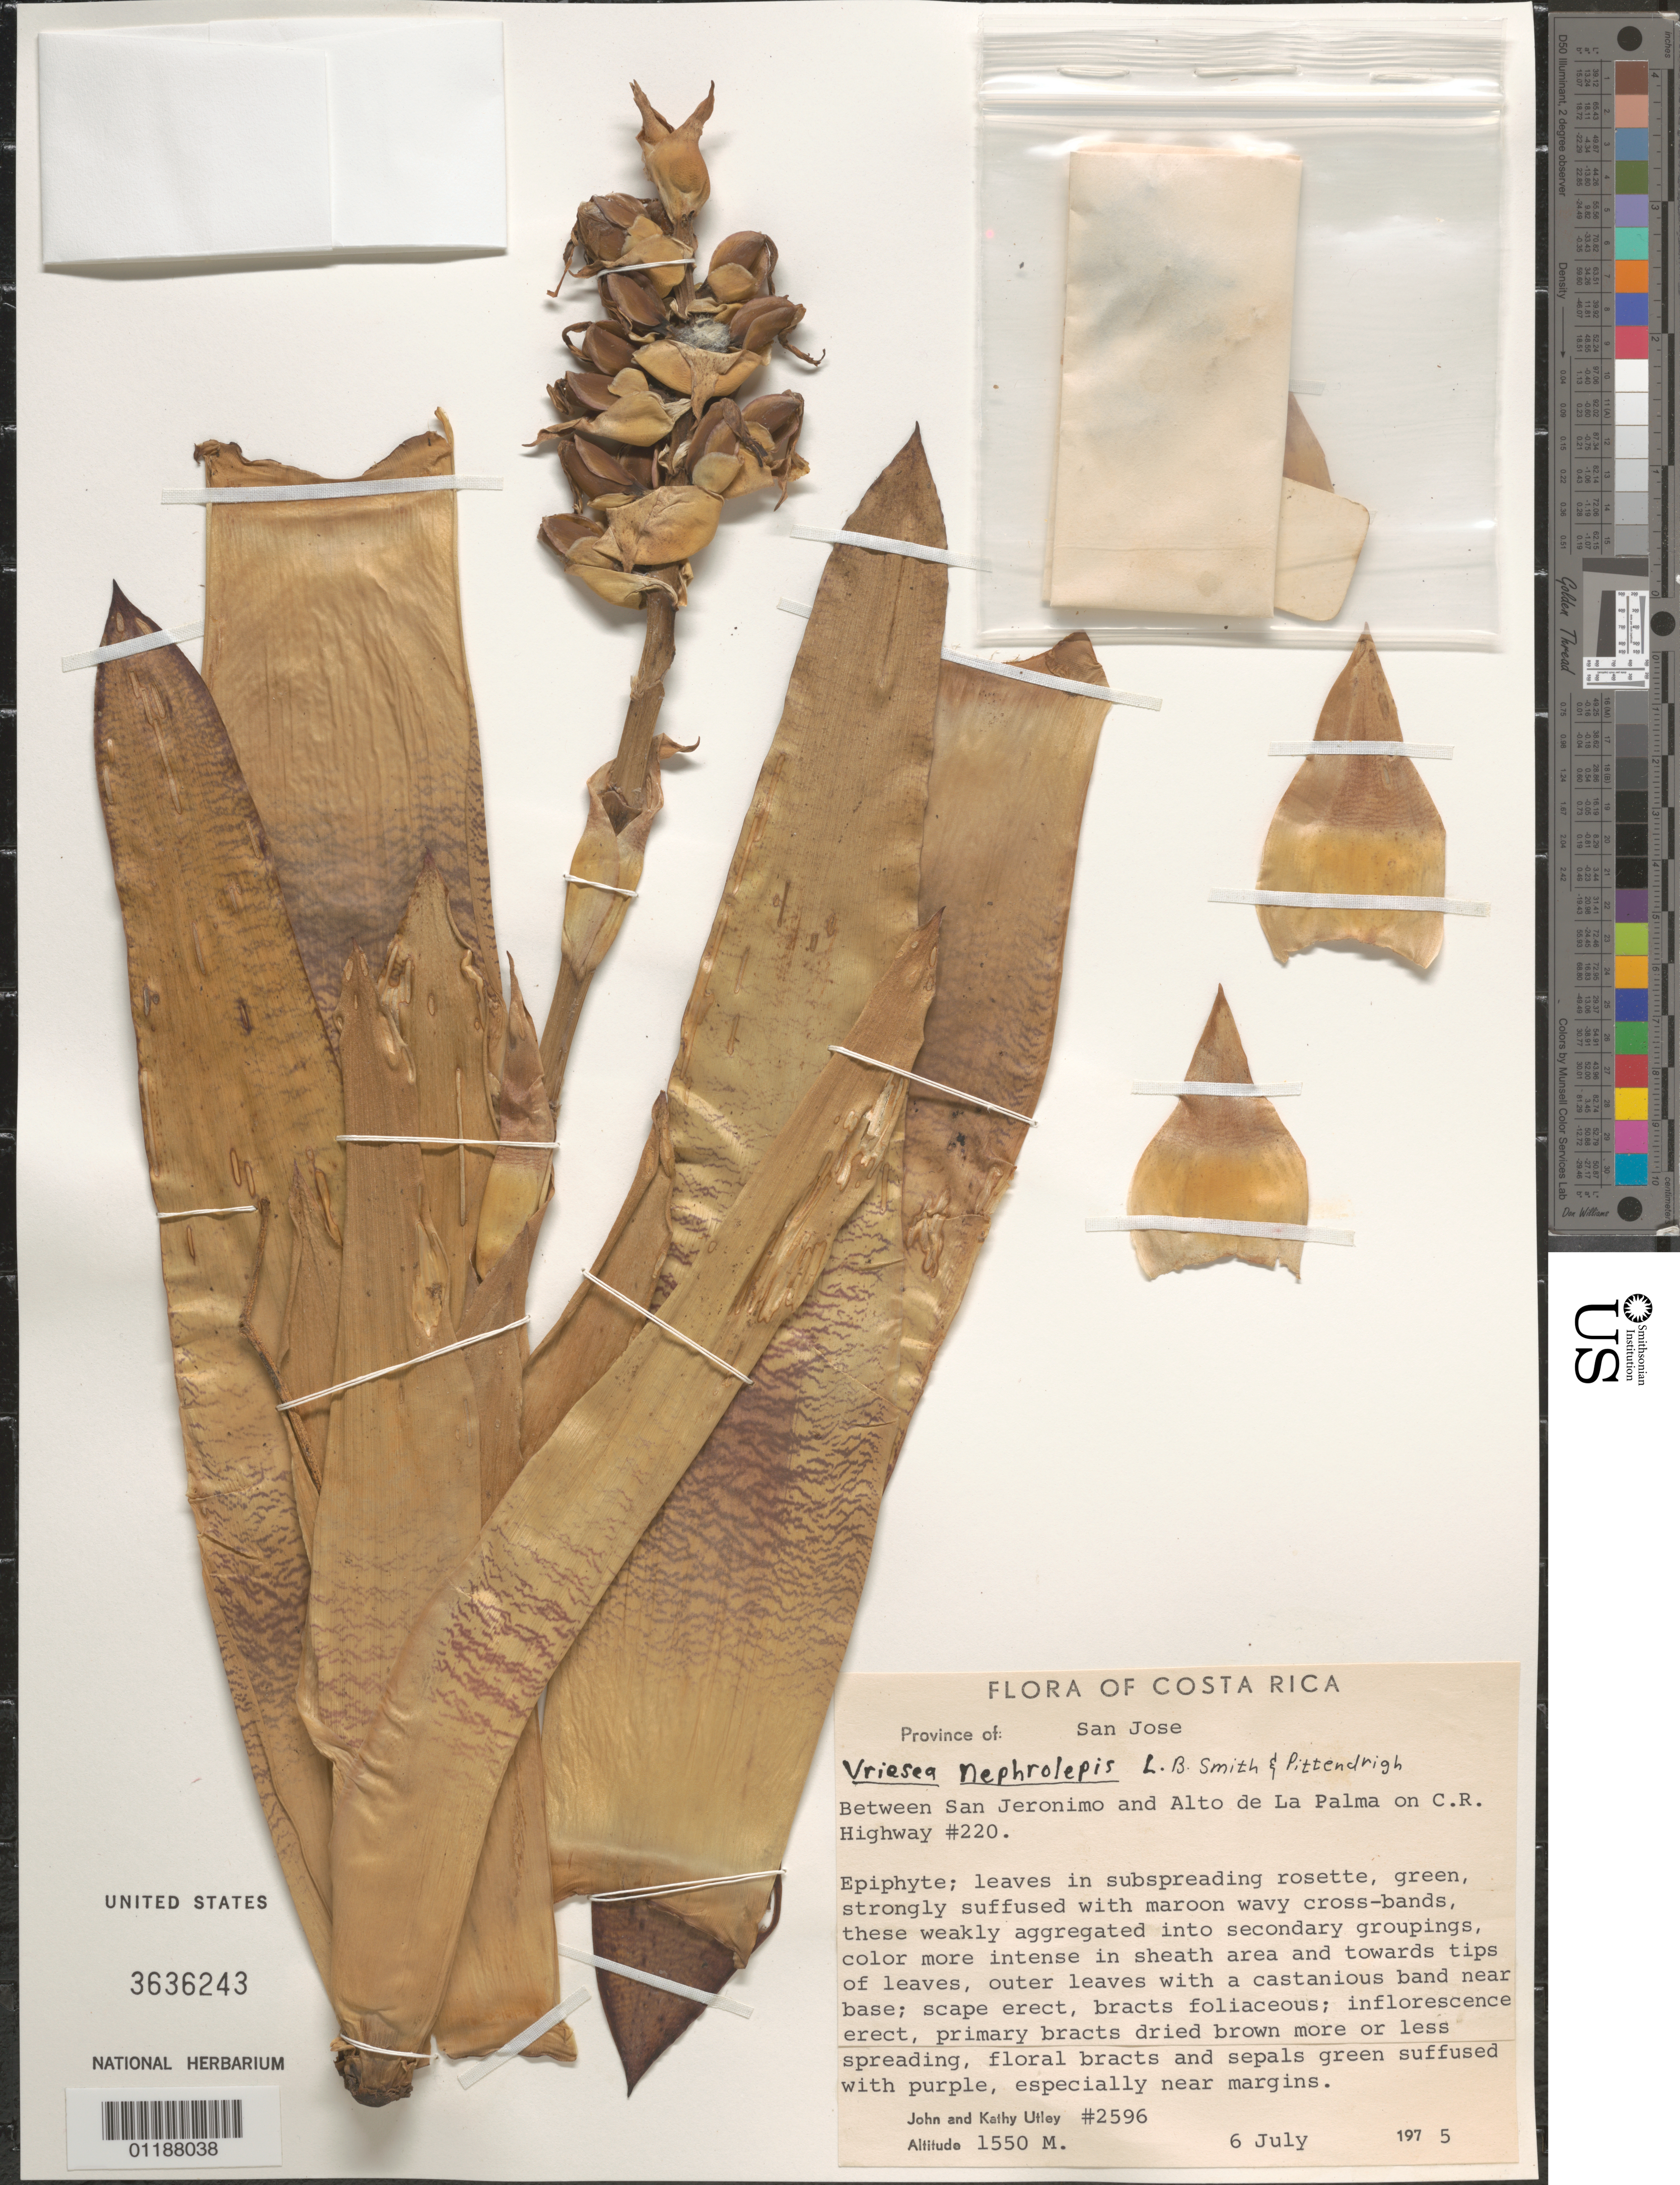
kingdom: Plantae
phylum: Tracheophyta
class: Liliopsida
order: Poales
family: Bromeliaceae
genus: Vriesea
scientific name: Vriesea nephrolepis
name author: L.B. Sm. & Pittendr.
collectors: J. F. Utley & K. Burt-Utley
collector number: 2596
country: Costa Rica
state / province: San Jose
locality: Between San Jeronimo and Alto de La Palma on CR Hwy 220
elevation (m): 1550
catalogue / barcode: US 3636243